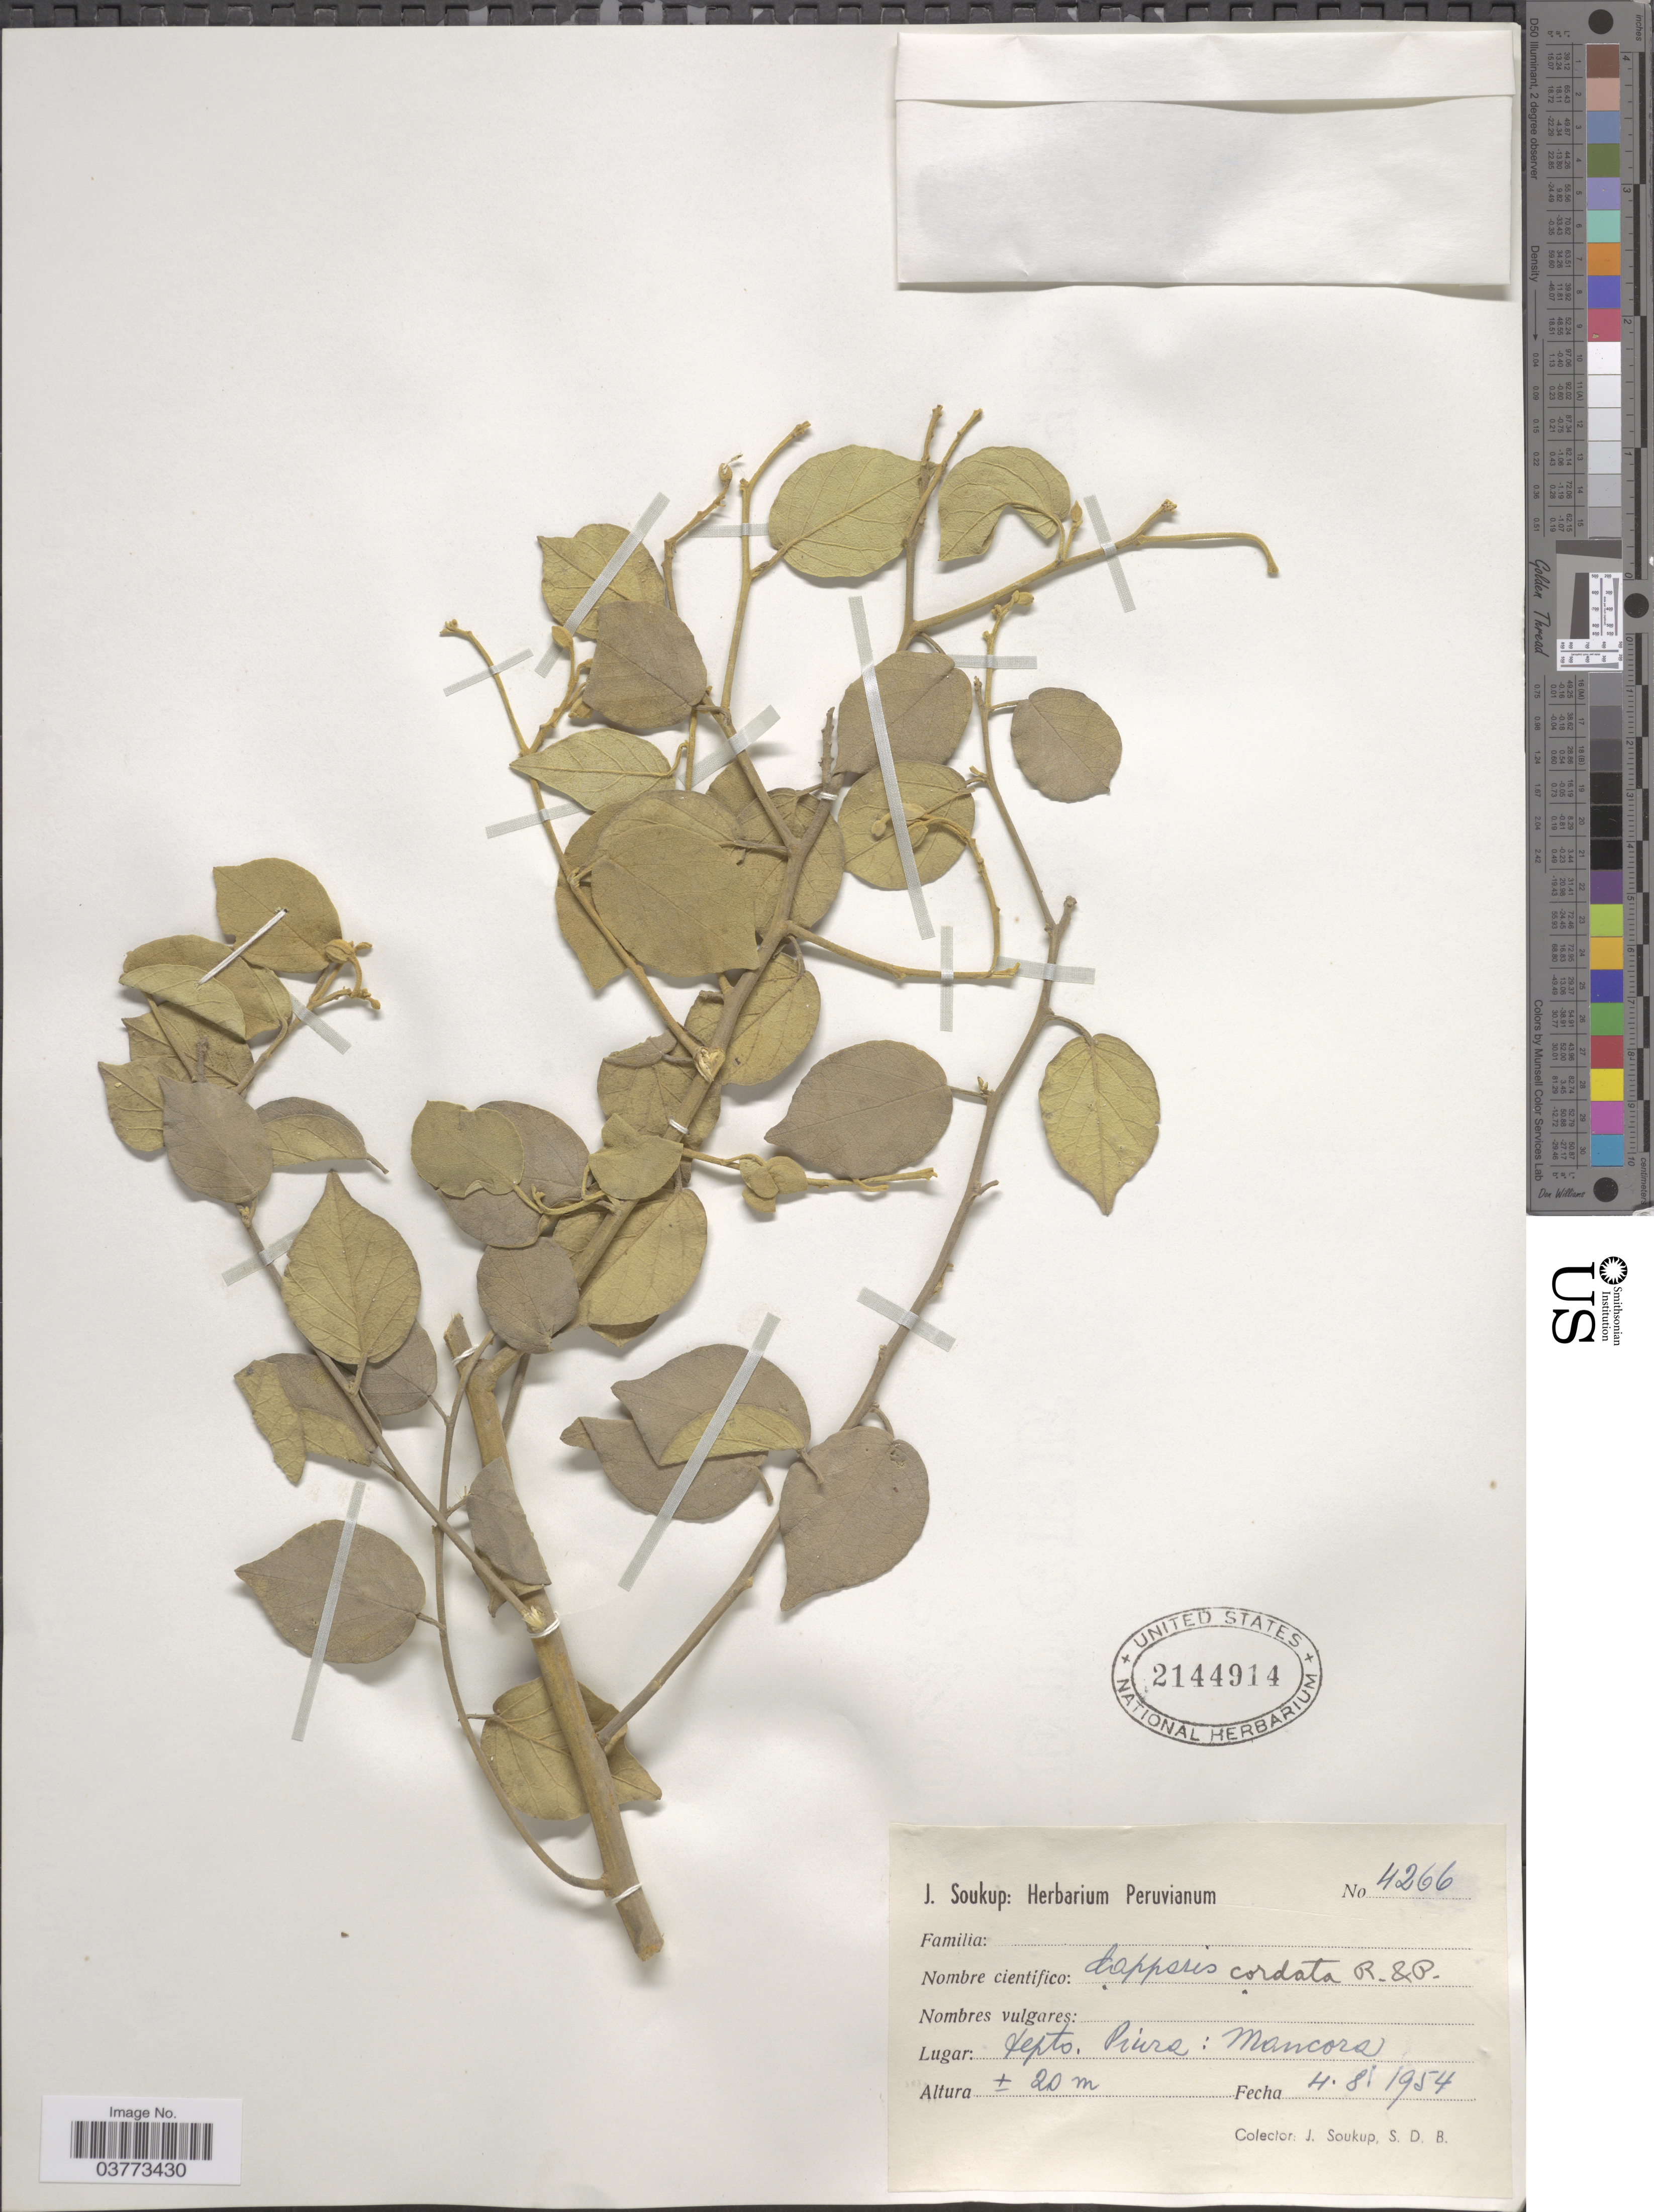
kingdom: Plantae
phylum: Tracheophyta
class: Magnoliopsida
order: Brassicales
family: Capparaceae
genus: Capparicordis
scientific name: Capparicordis crotonoides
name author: (Kunth) Iltis & Cornejo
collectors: J. Soukup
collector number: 4266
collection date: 1954-08-04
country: Peru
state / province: Piura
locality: Depto. Piura: Mancora.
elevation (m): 20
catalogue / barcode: US 2144914